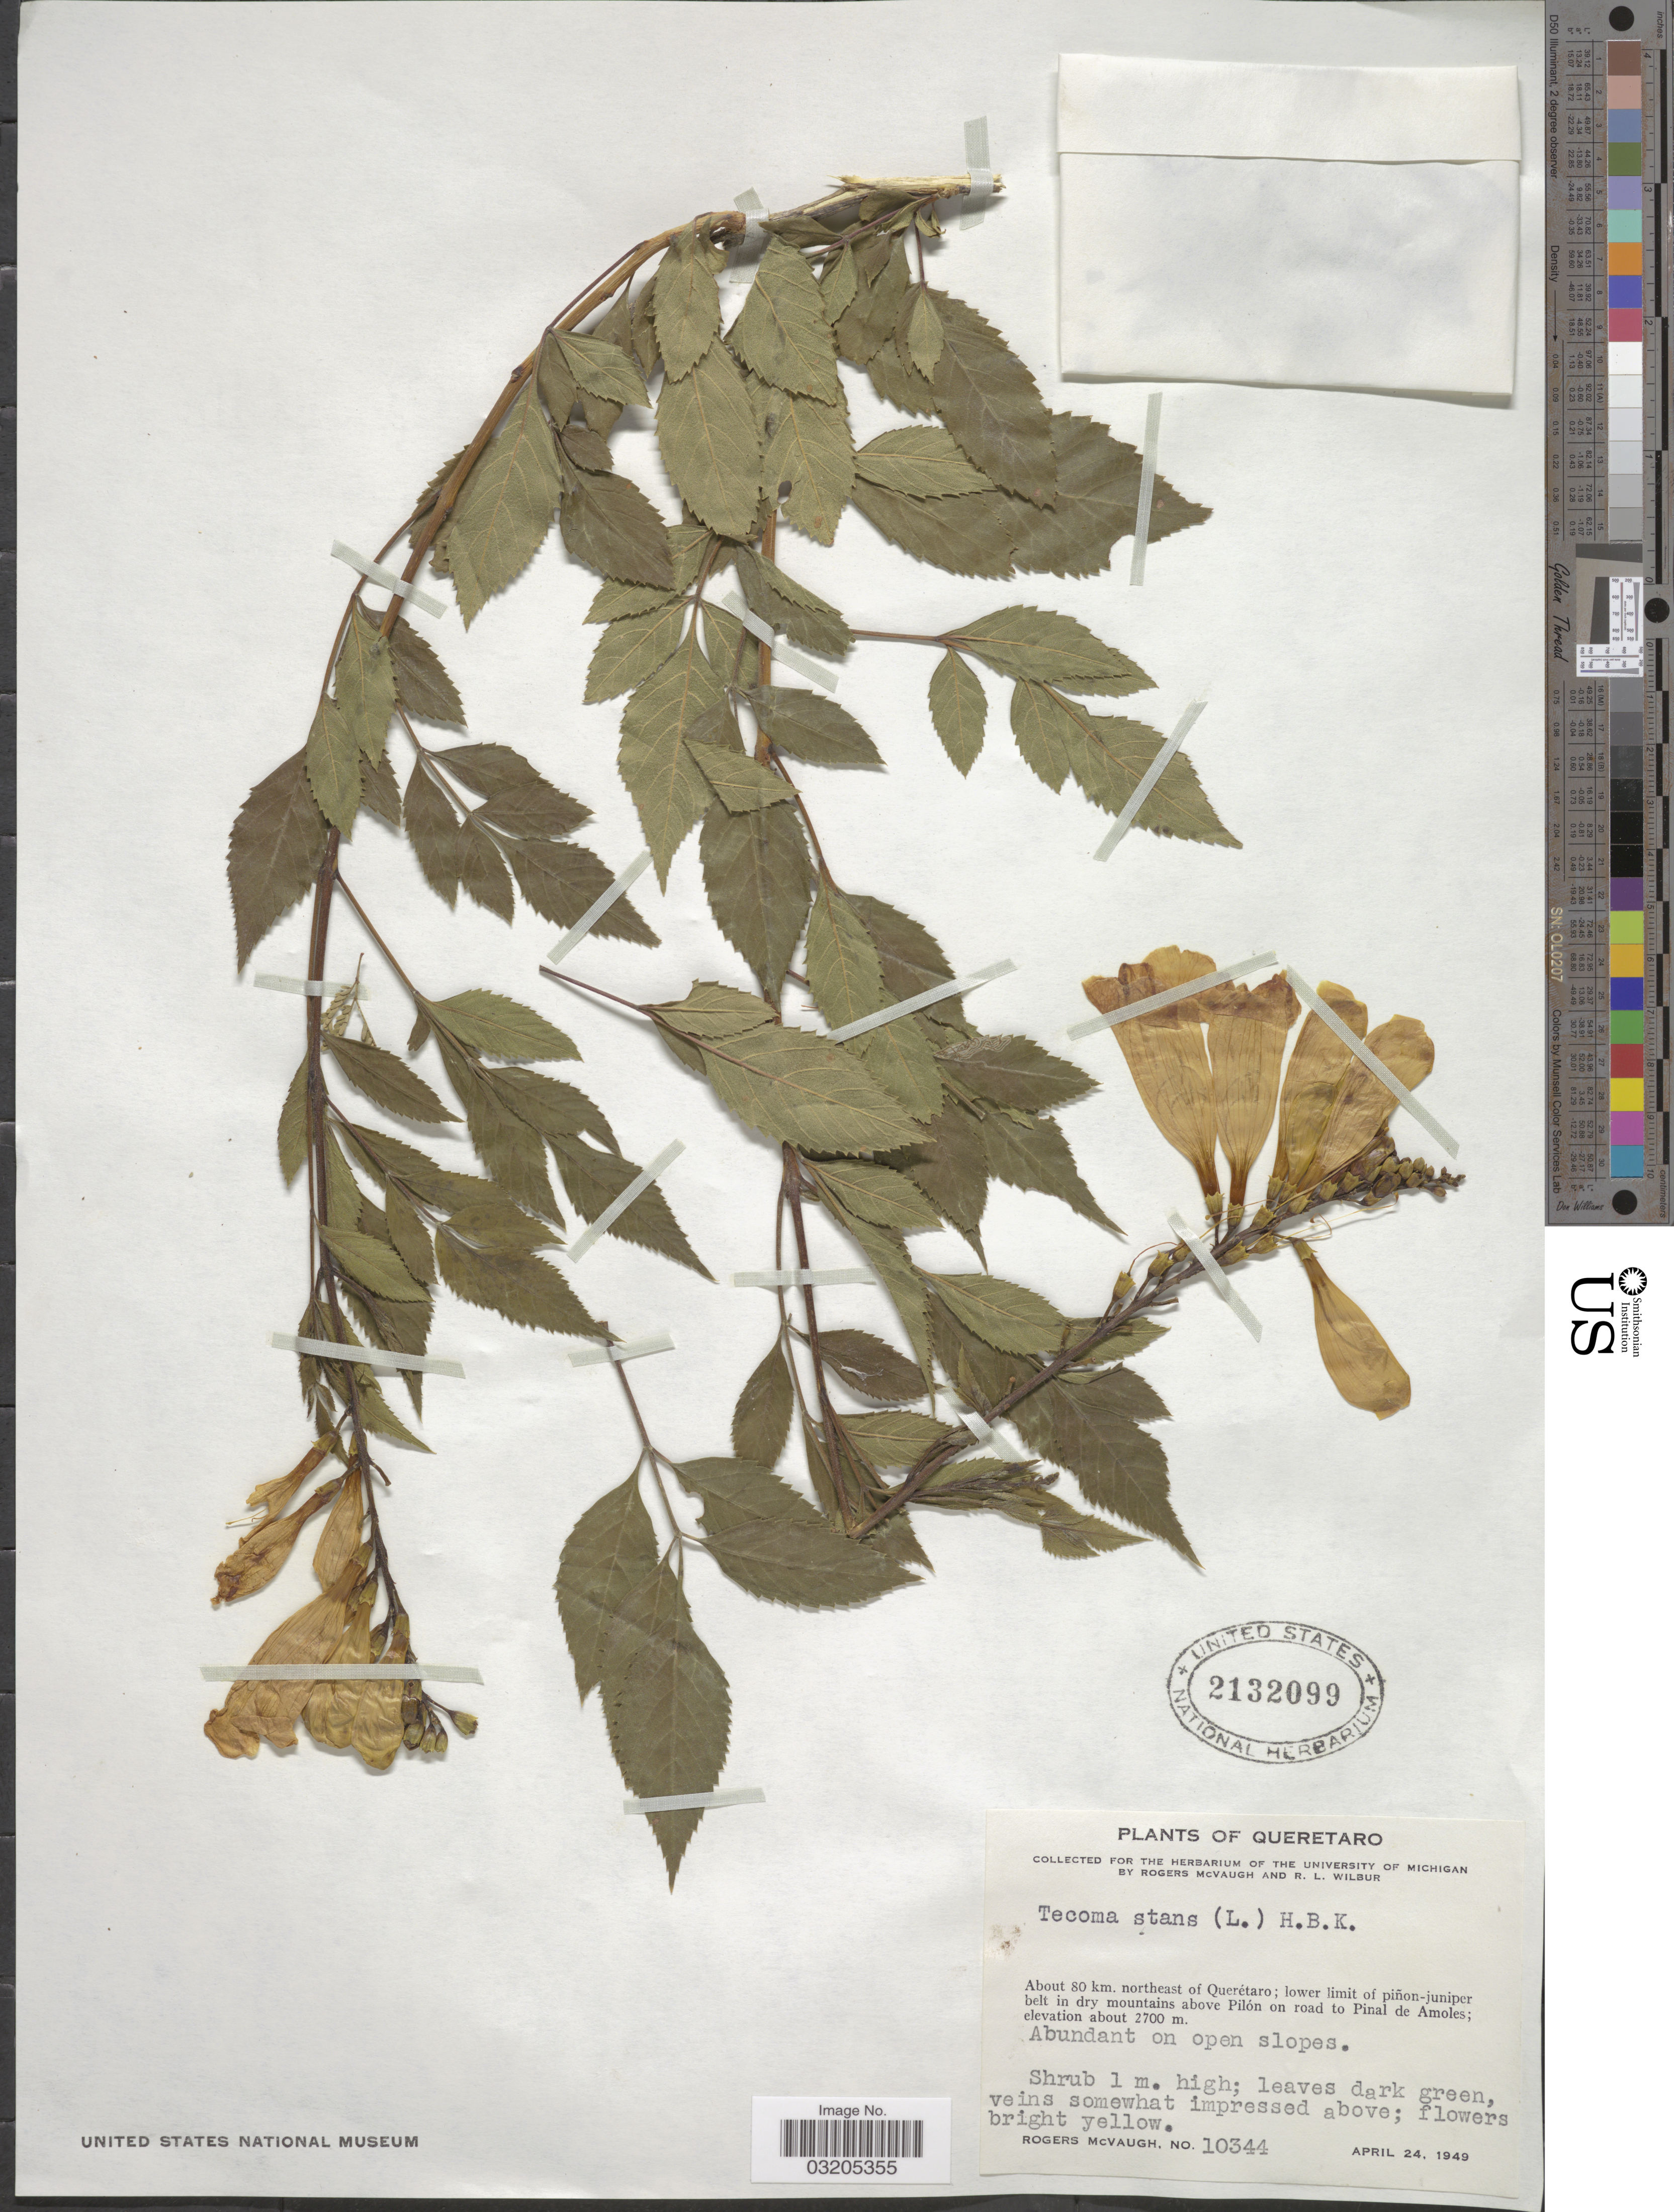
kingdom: Plantae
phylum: Tracheophyta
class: Magnoliopsida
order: Lamiales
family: Bignoniaceae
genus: Tecoma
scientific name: Tecoma stans var. stans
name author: (L.) Juss. ex Kunth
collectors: R. McVaugh & R. L. Wilbur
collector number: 10344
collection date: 1949-04-24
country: Mexico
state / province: Querétaro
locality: About 80 km. northeast of Querétaro; lower limit of piñon-juniper belt in dry mountains above Pilón on road to Pinal de Amoles.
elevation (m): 2700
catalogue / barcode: US 2132099